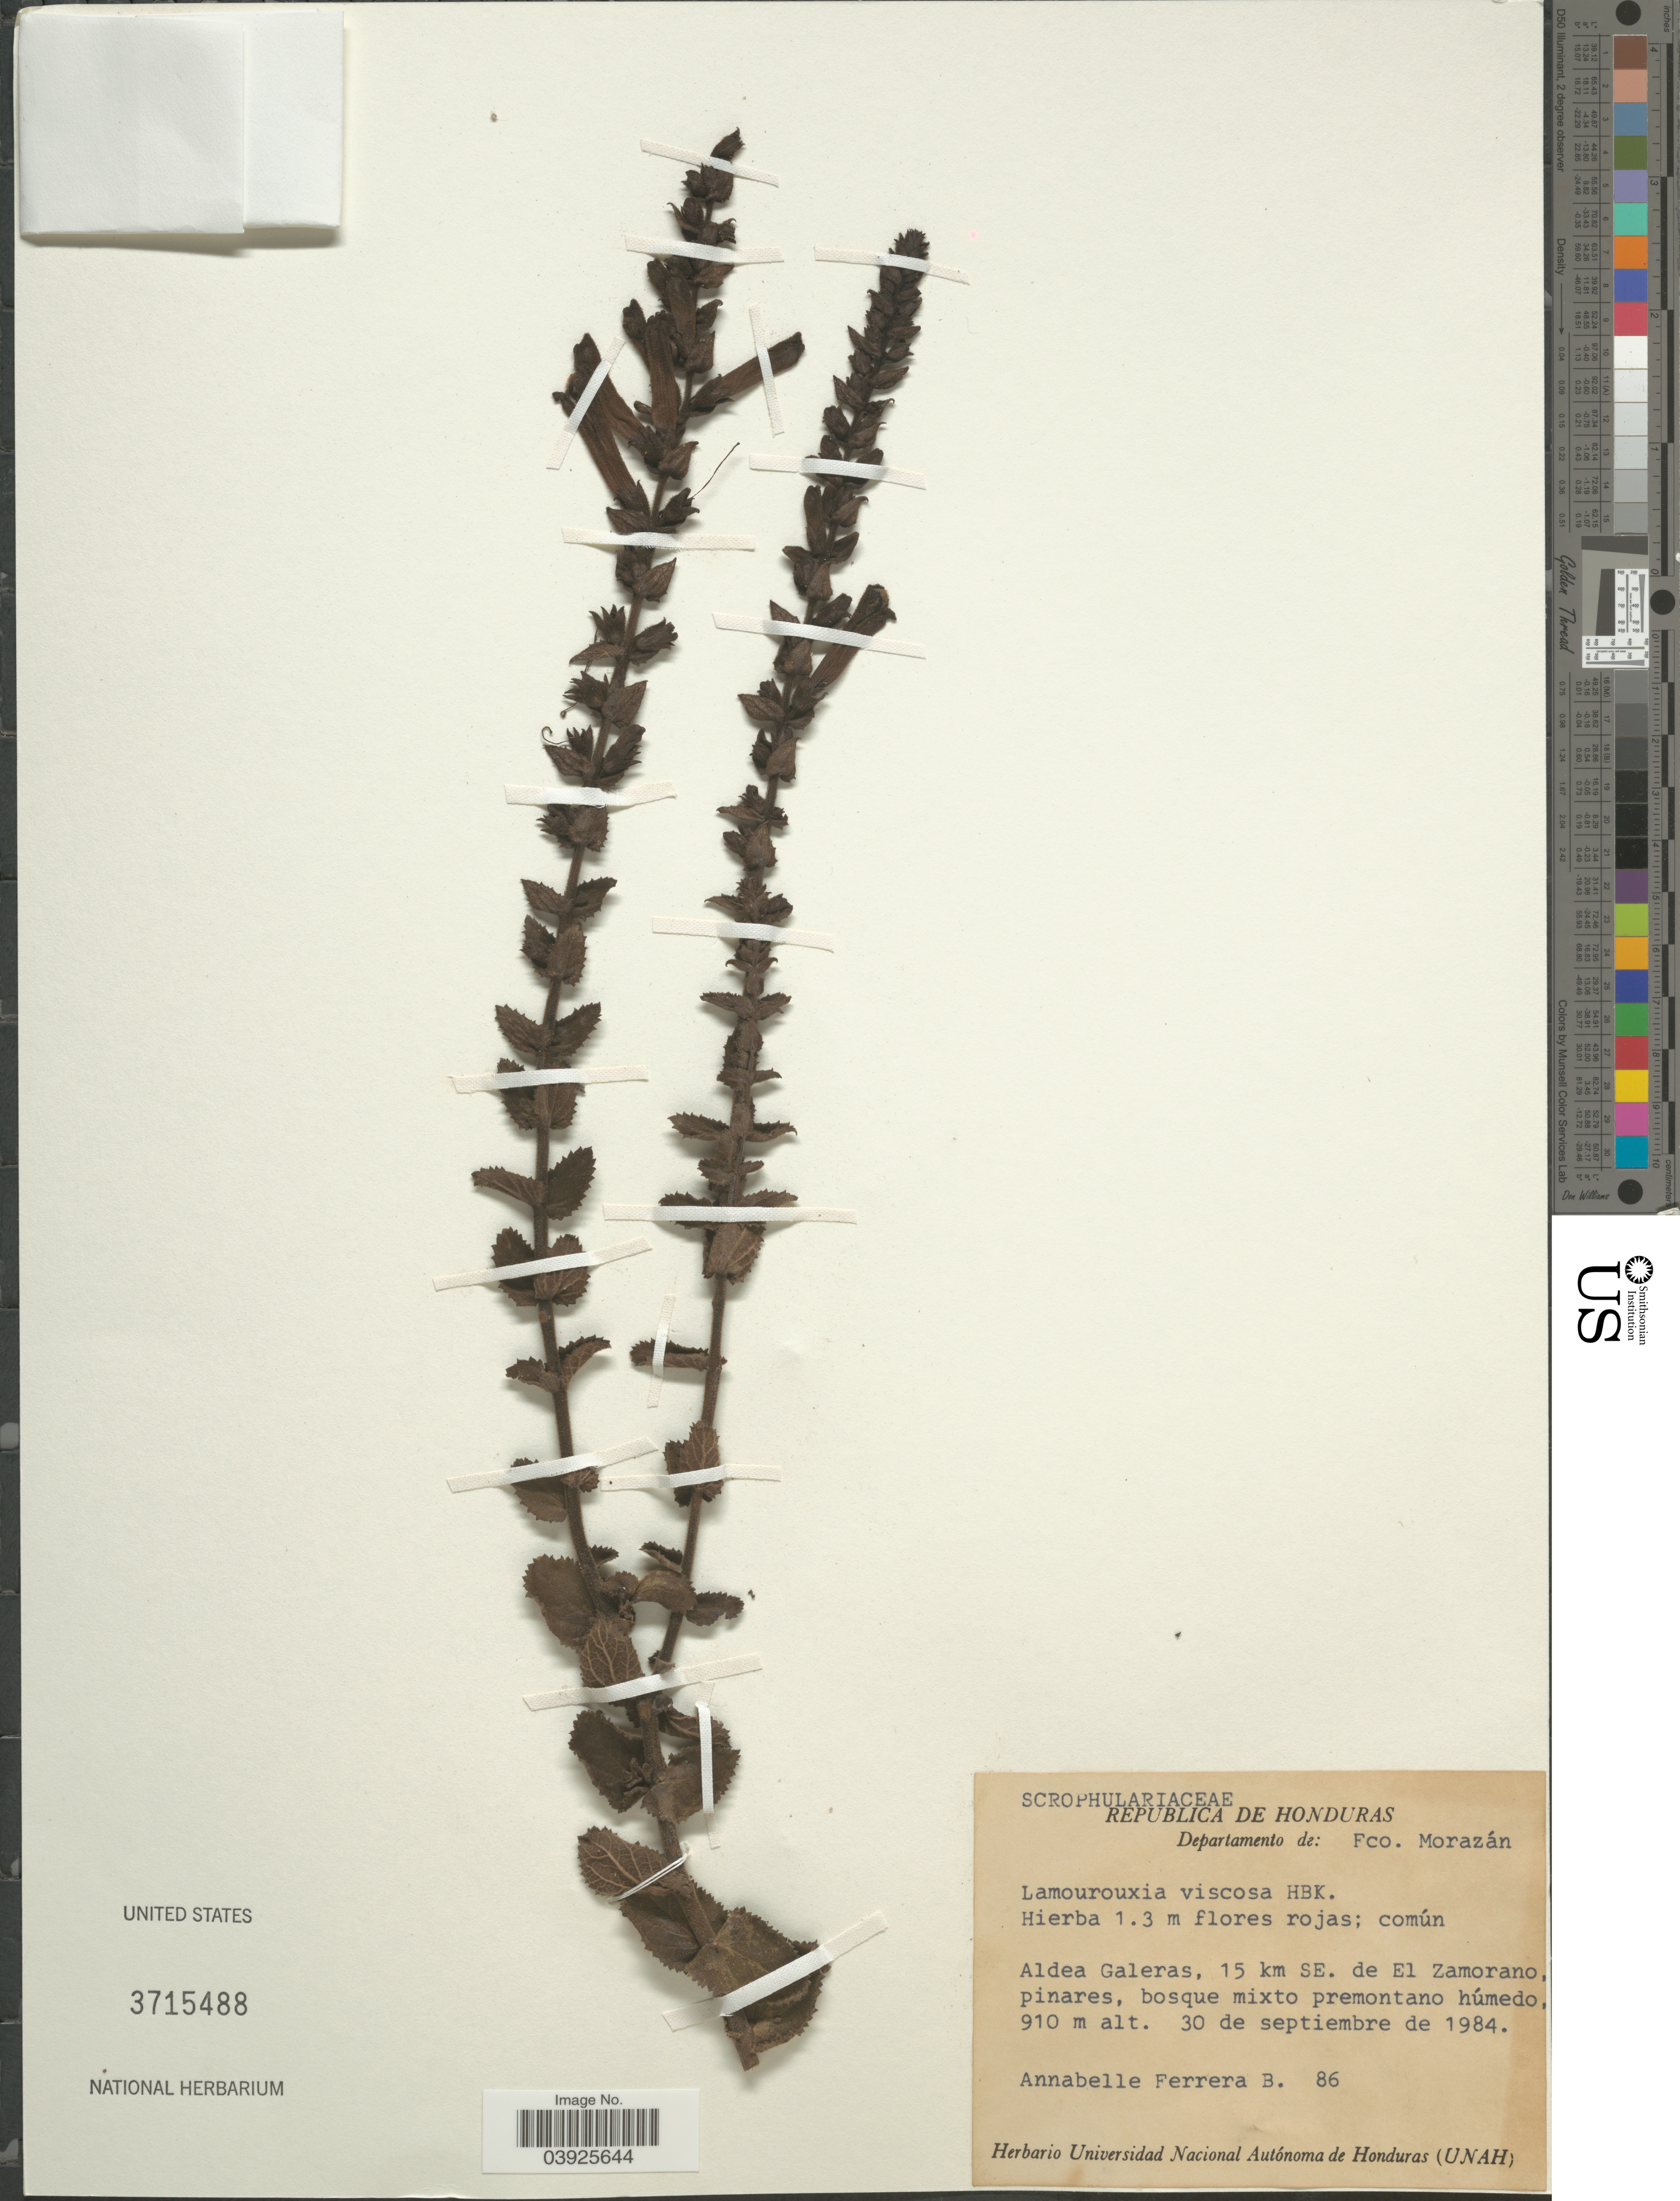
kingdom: Plantae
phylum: Tracheophyta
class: Magnoliopsida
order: Lamiales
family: Orobanchaceae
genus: Lamourouxia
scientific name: Lamourouxia viscosa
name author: Kunth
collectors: A. Ferrera B.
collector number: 86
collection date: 1984-09-30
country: Honduras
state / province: Fco. Morazán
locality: Departamento de: Fco. Morazán. Aldea Galeras, 15 km SE. de El Zamorano.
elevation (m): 910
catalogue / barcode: US 3715488